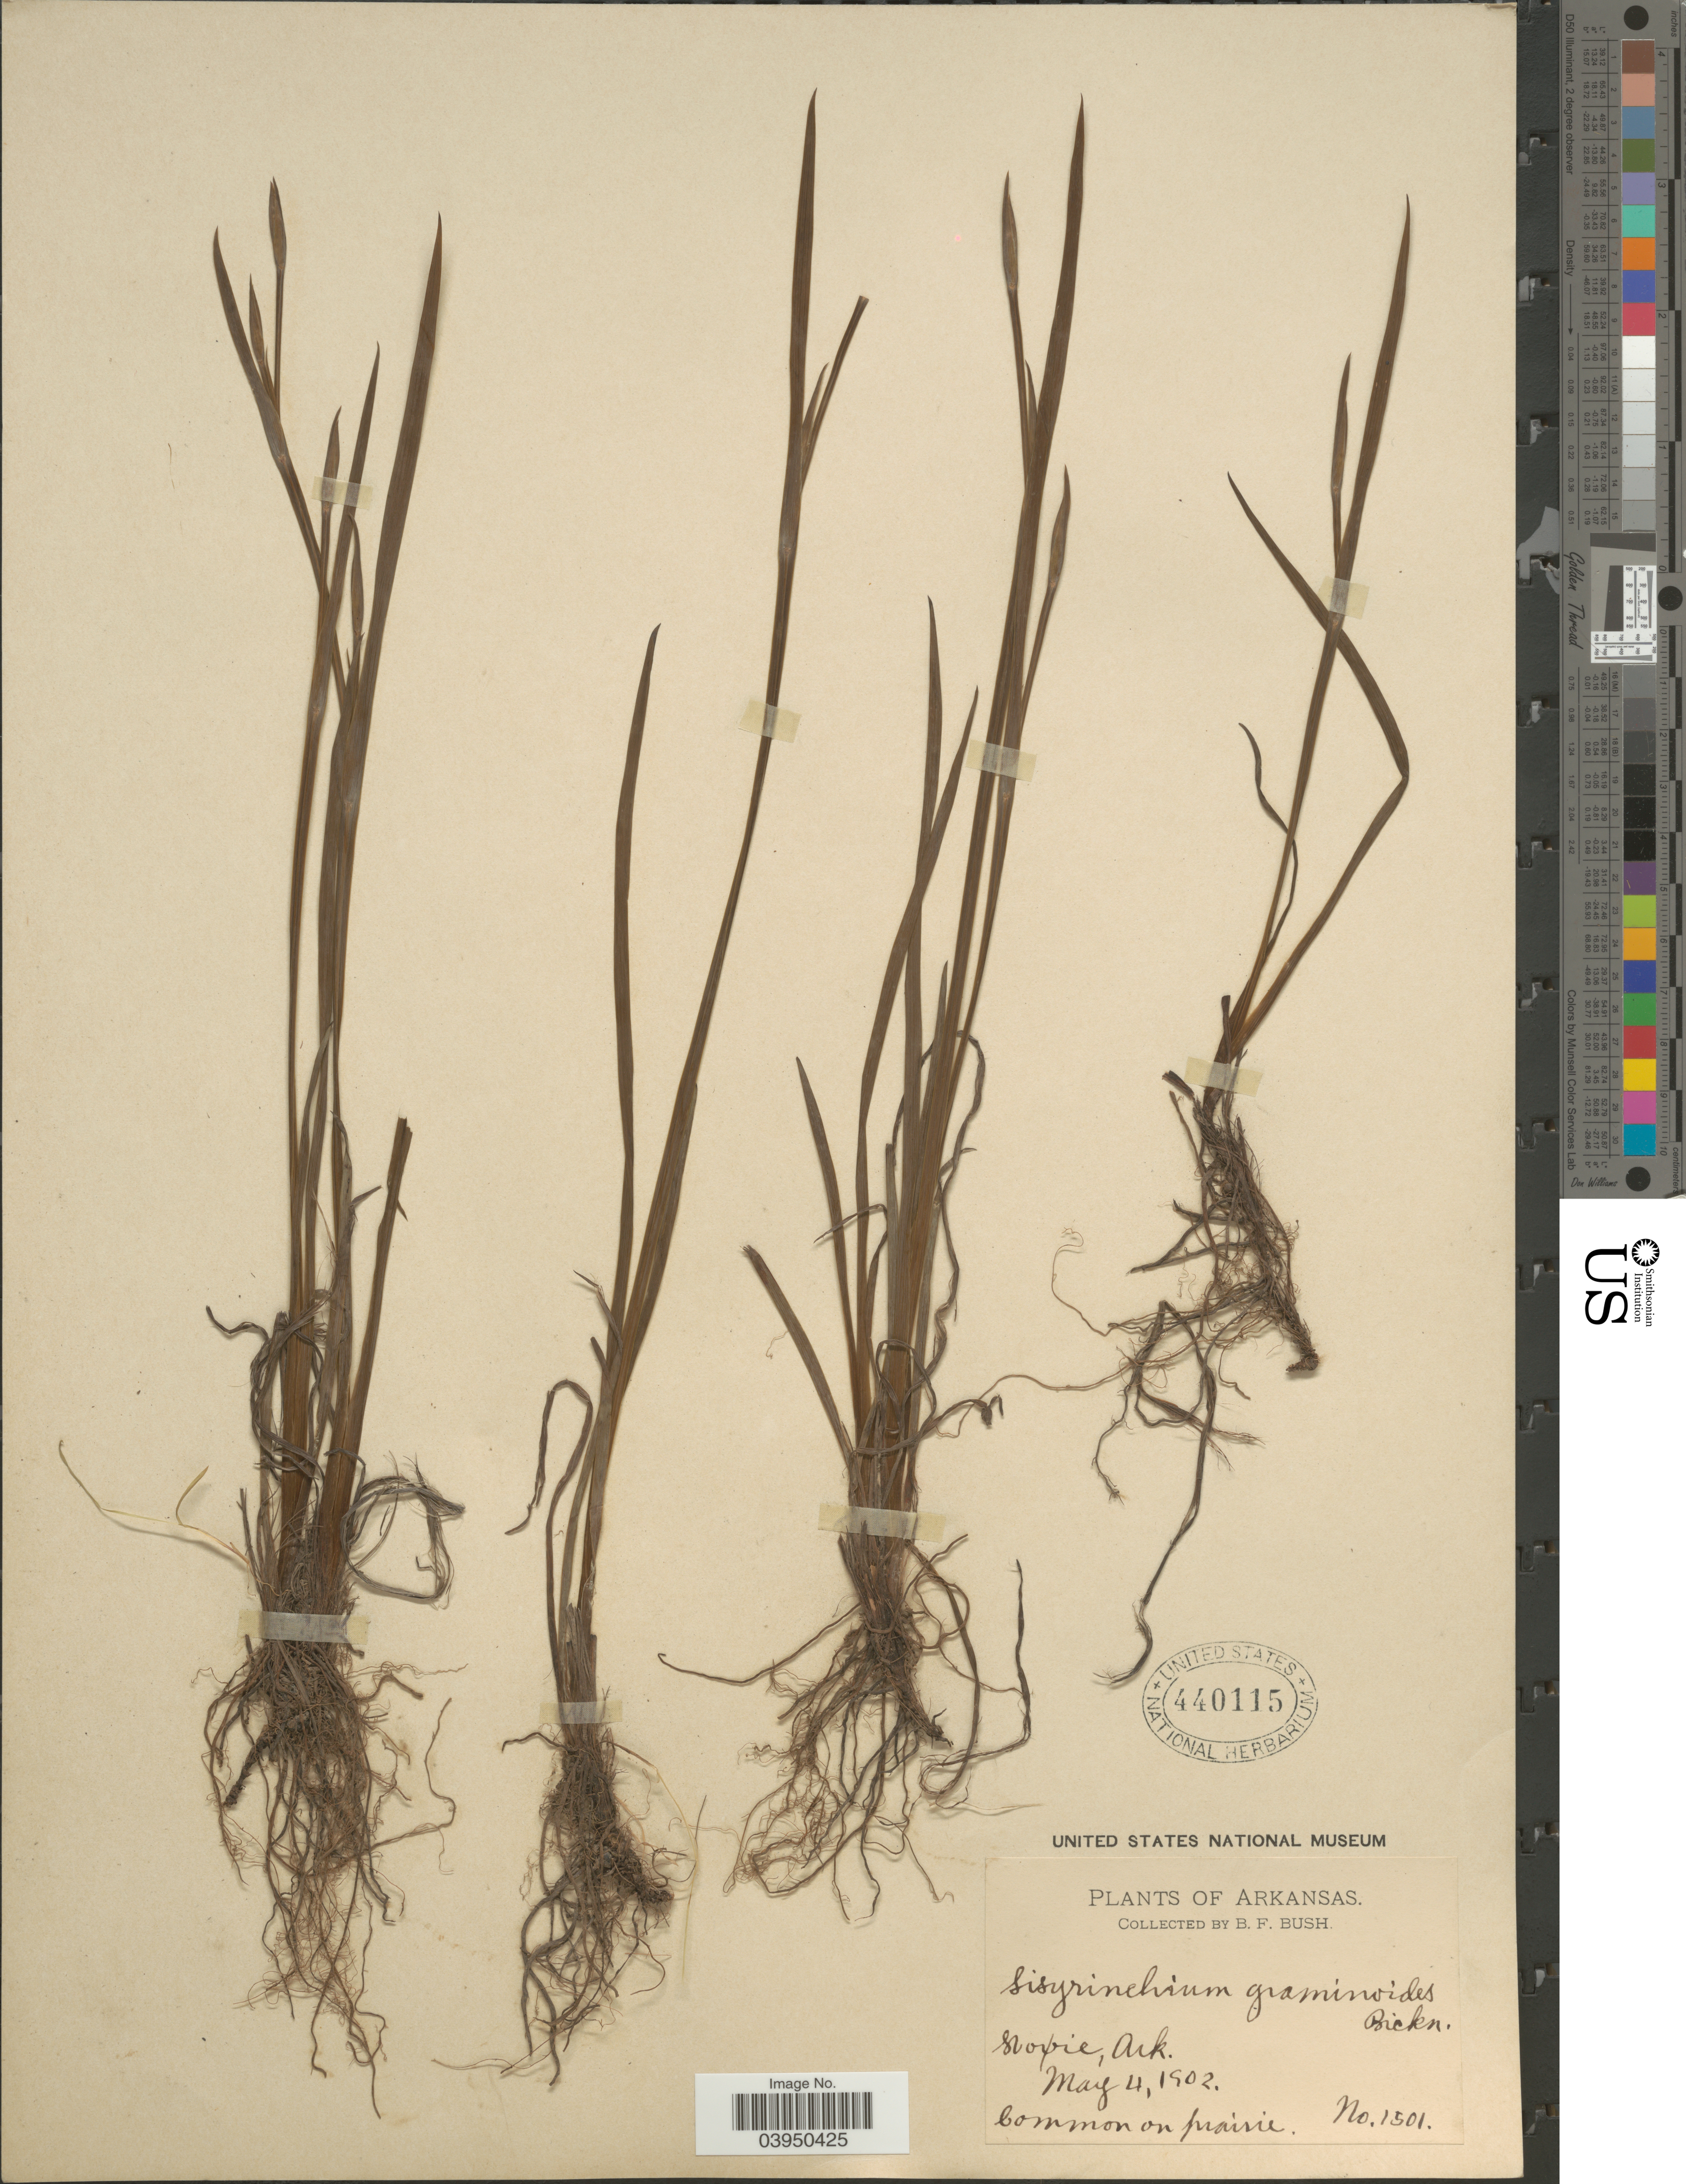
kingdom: Plantae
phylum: Tracheophyta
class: Liliopsida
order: Asparagales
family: Iridaceae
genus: Sisyrinchium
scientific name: Sisyrinchium angustifolium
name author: Mill.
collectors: B. F. Bush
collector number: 1501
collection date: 1902-05-04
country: United States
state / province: Arkansas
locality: Hoxie.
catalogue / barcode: US 440115